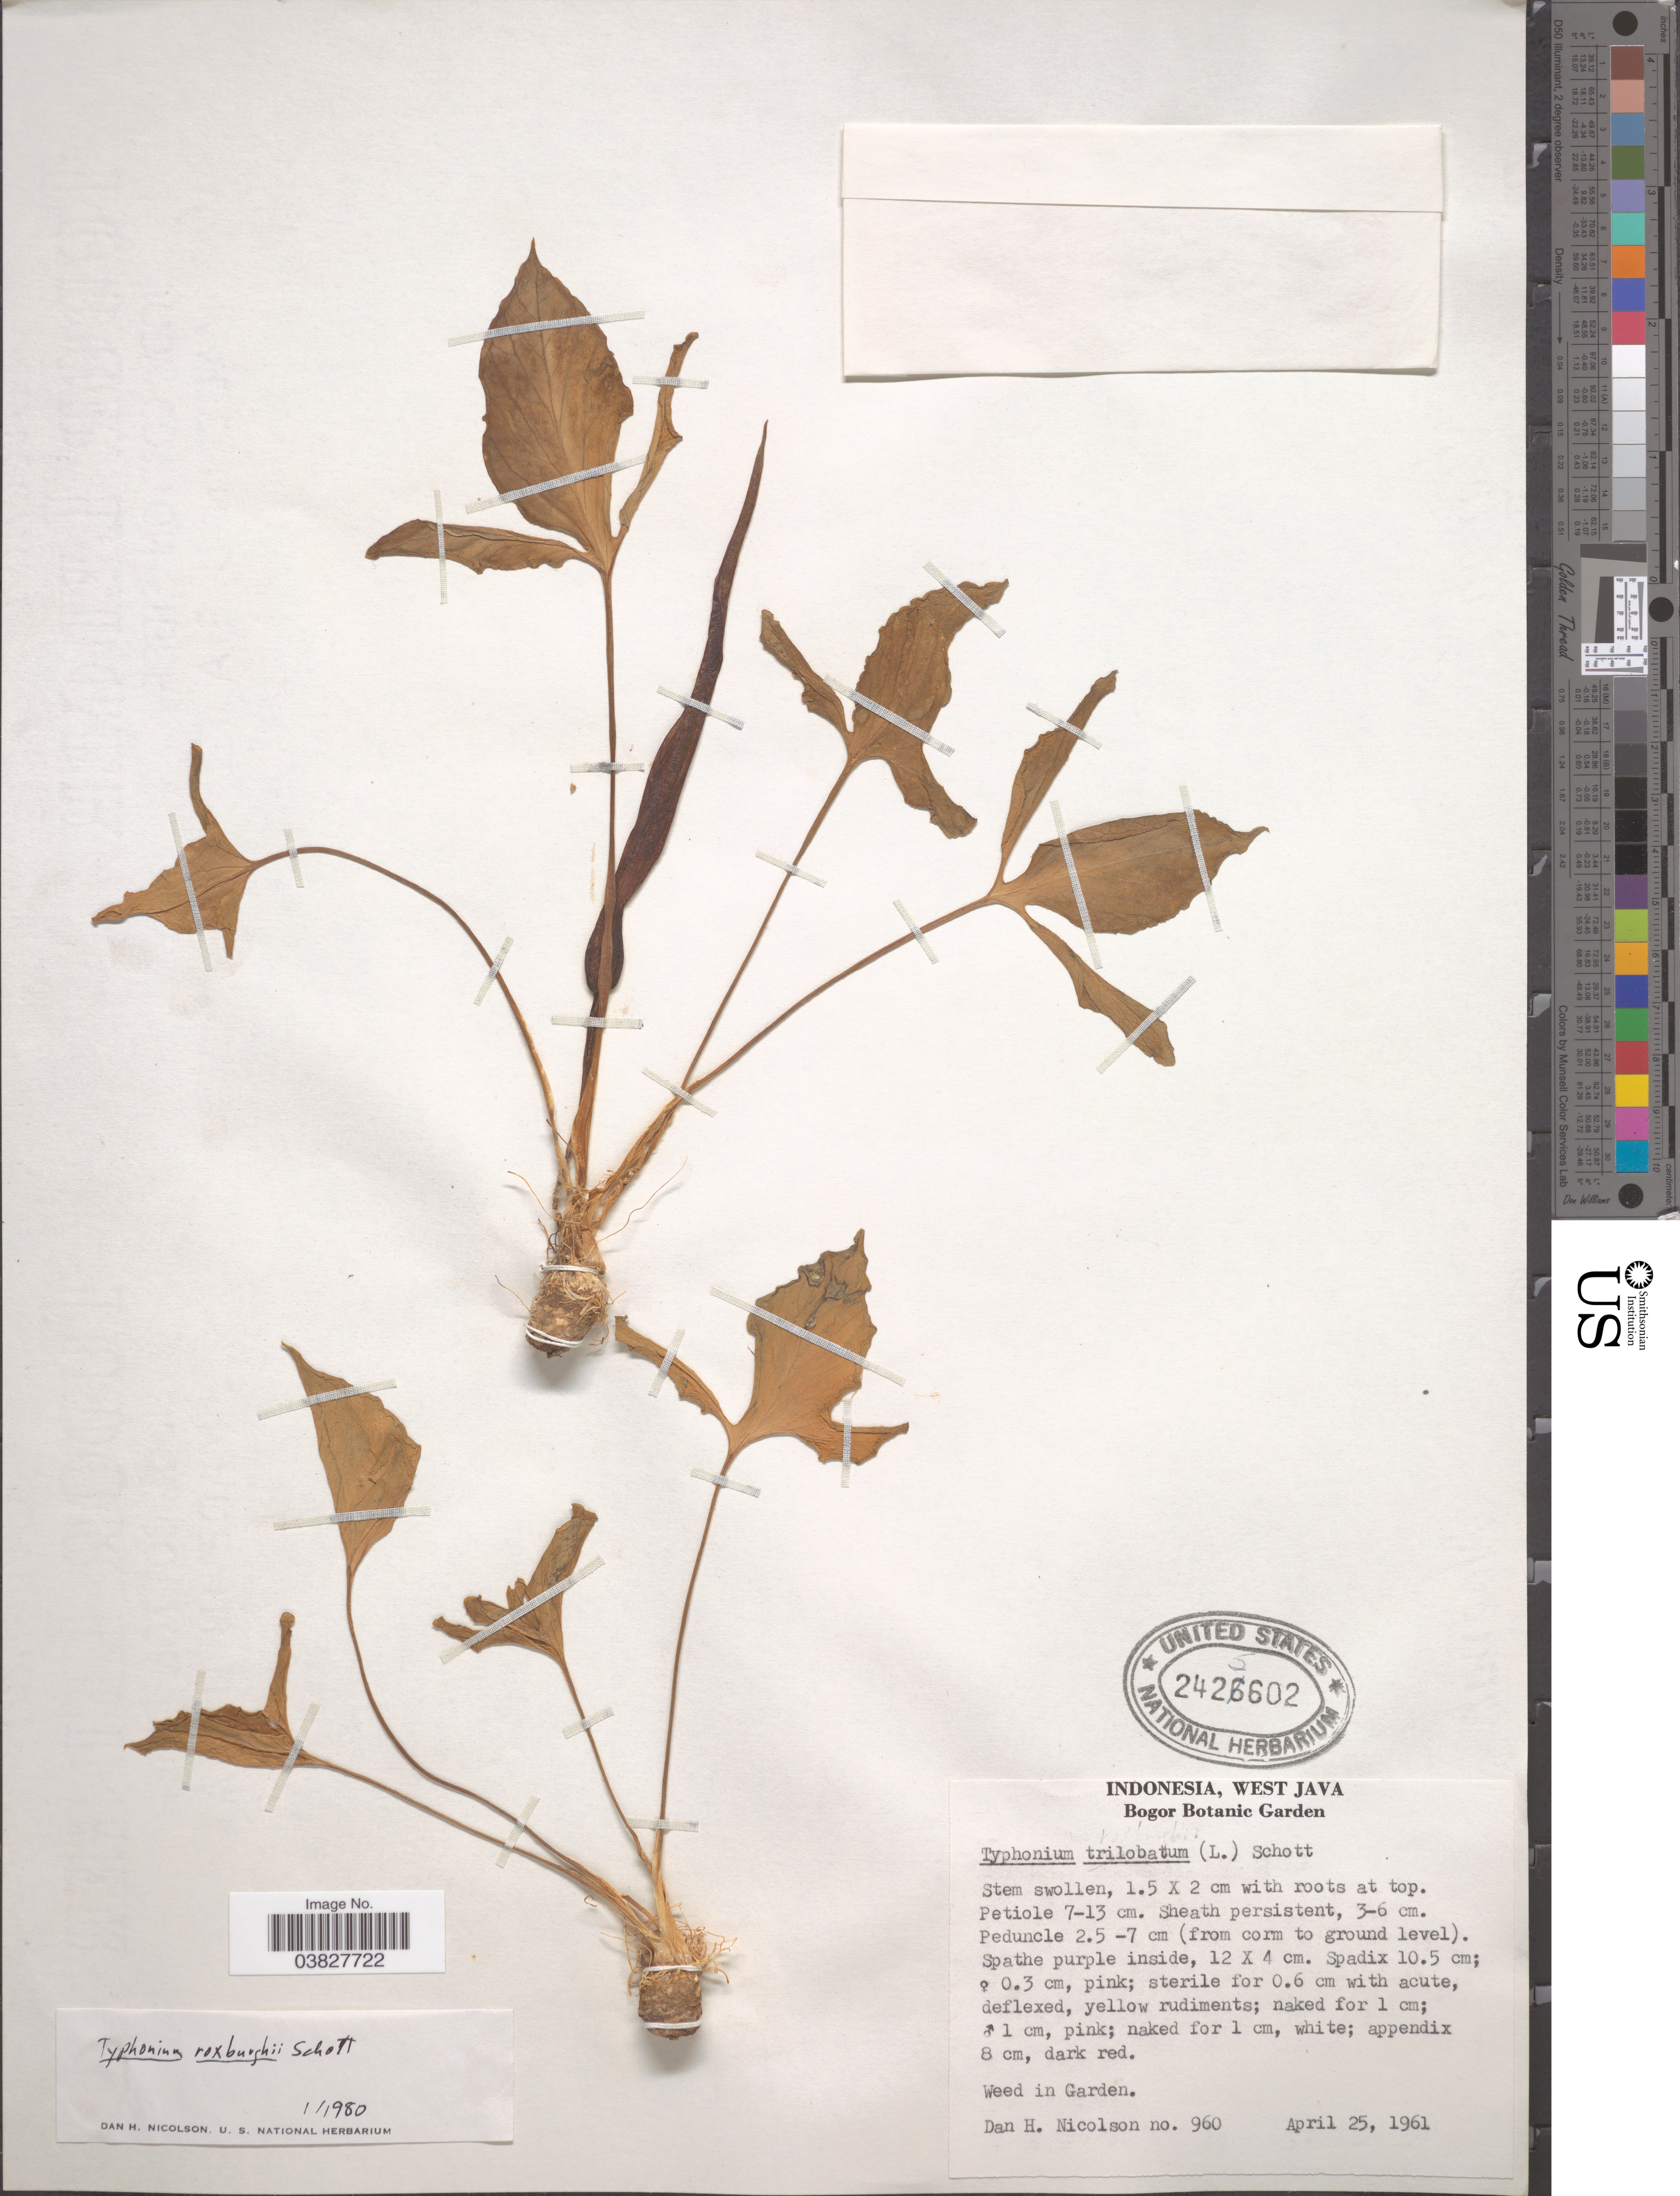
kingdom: Plantae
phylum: Tracheophyta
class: Liliopsida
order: Alismatales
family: Araceae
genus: Typhonium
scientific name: Typhonium roxburghii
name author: Schott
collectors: D. H. Nicolson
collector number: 960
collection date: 1961-04-25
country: Indonesia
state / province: Java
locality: West Java. Bogor Botanic Garden.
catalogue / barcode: US 2425602